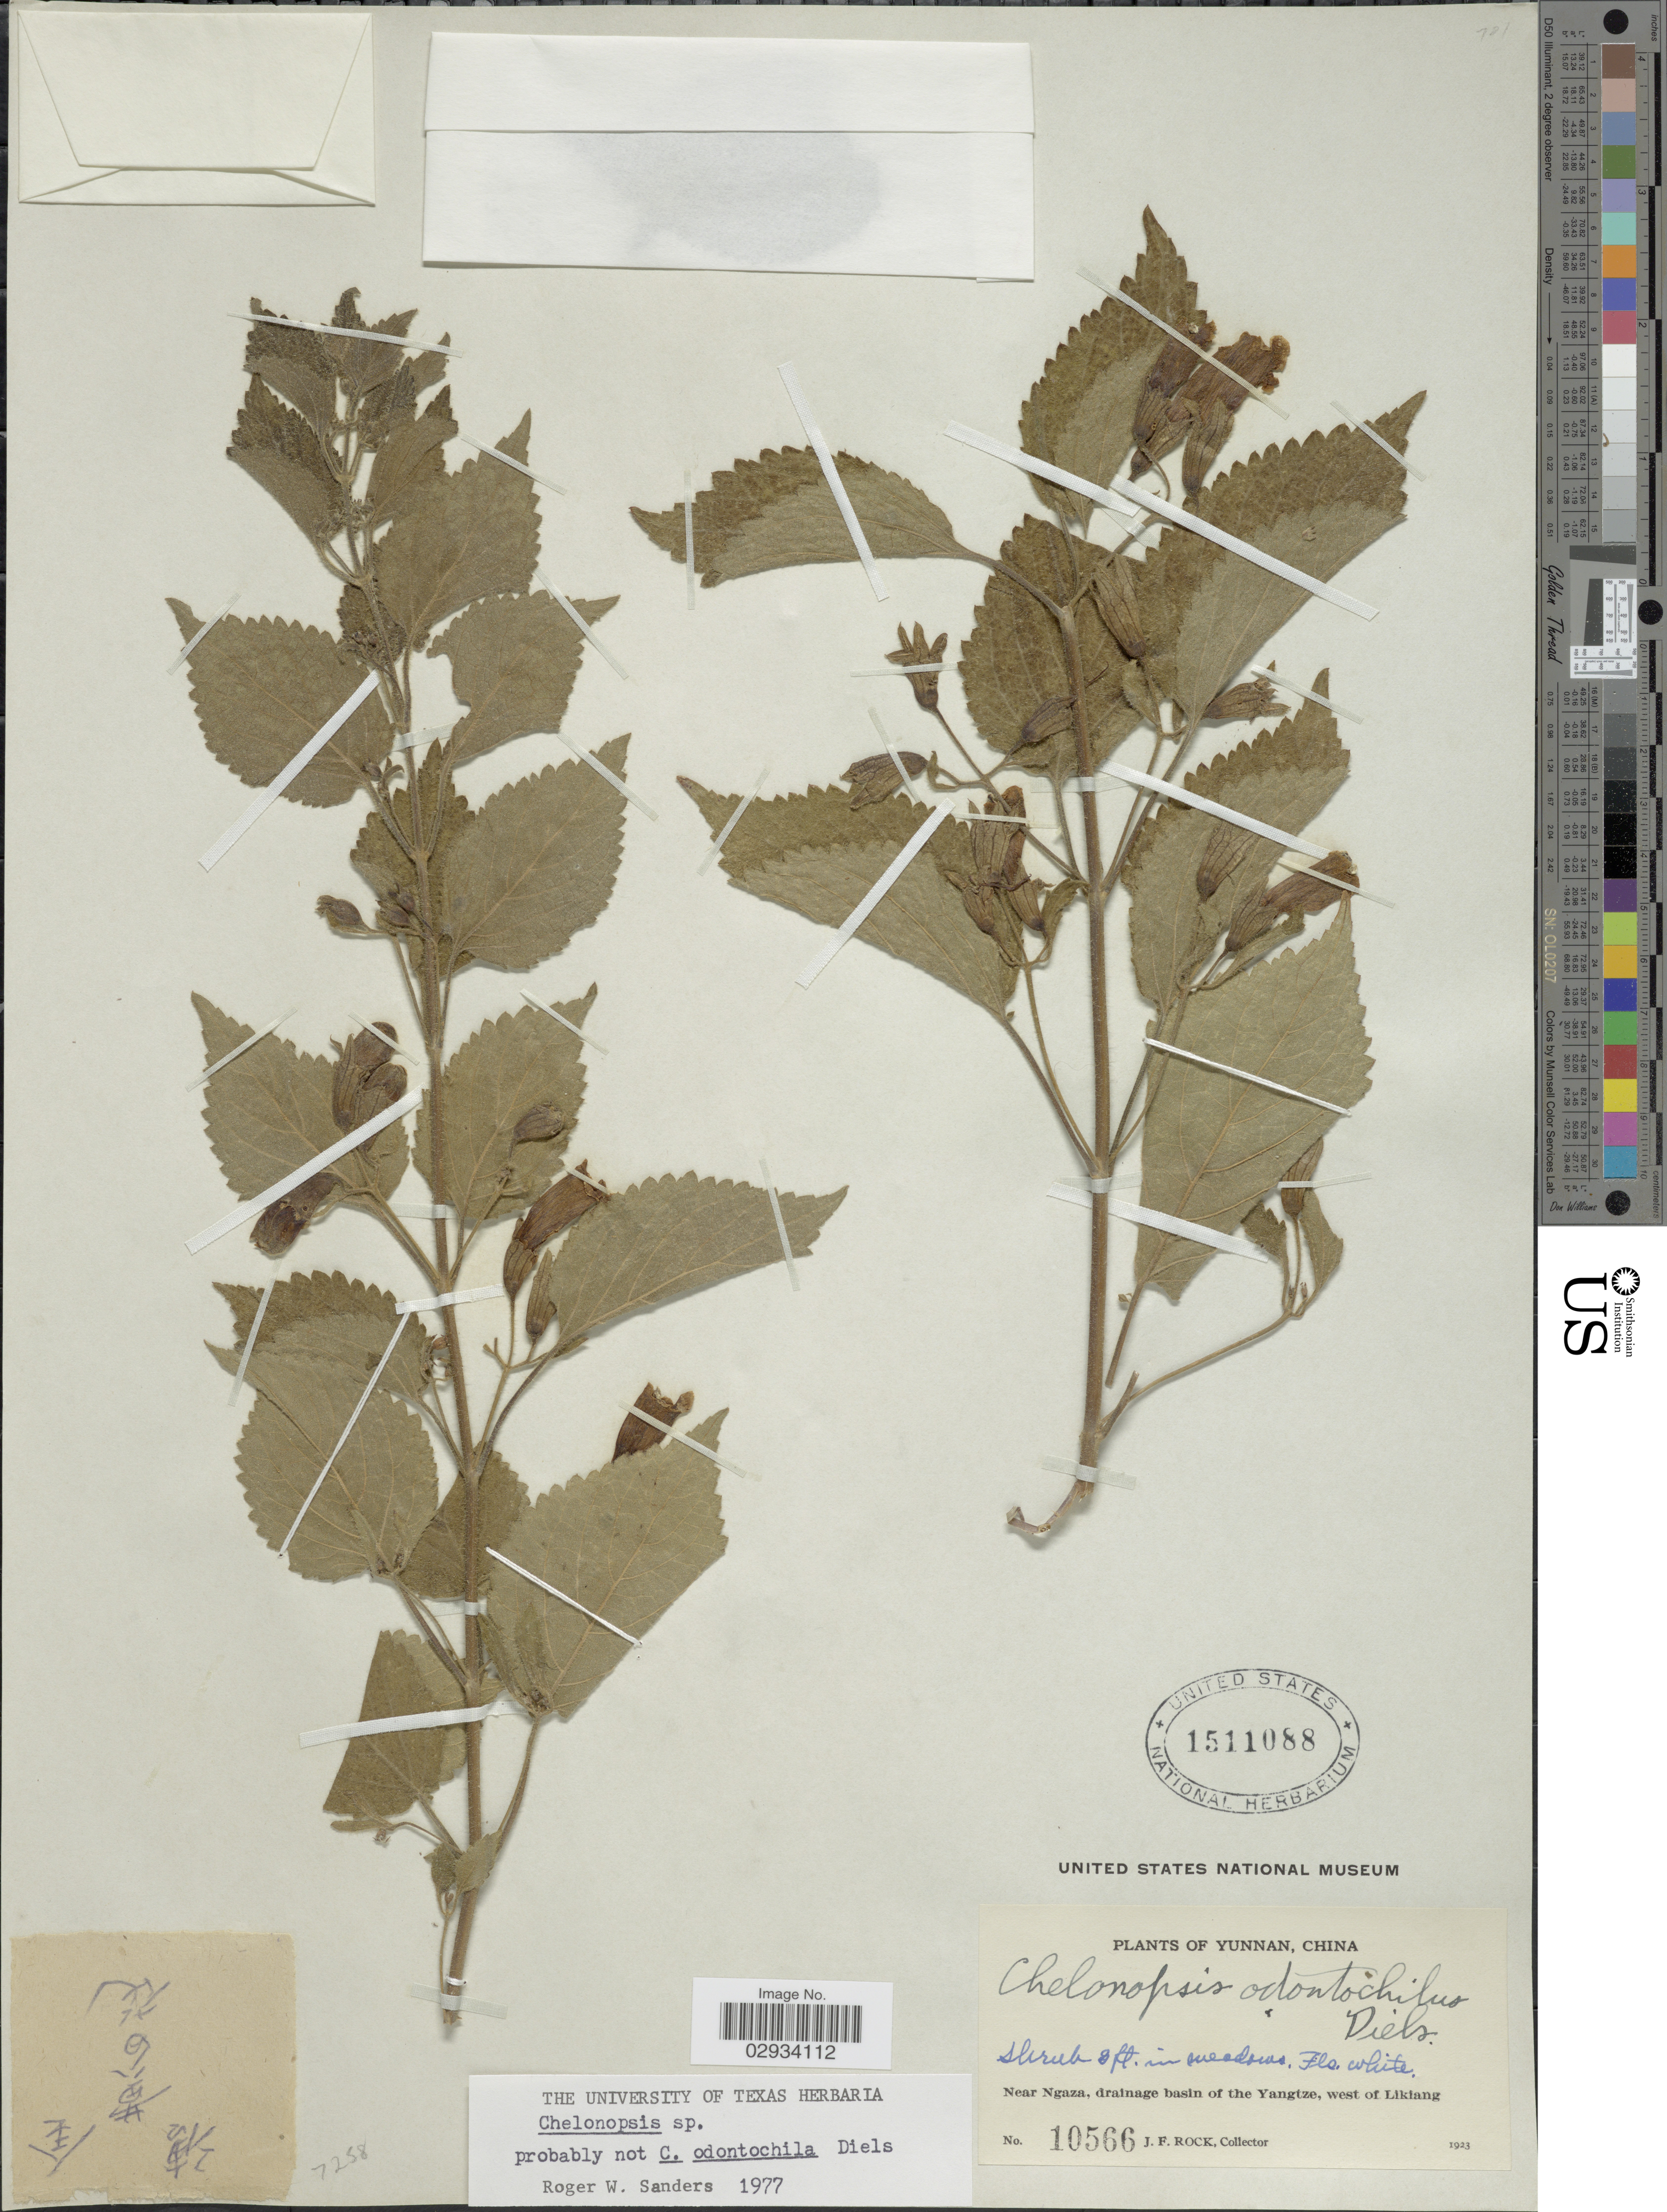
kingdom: Plantae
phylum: Tracheophyta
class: Magnoliopsida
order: Lamiales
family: Lamiaceae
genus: Chelonopsis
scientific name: Chelonopsis sp.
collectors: J. Rock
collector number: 10566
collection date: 1923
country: China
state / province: Yunnan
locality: Near Ngaza, drainage basin of the Yangtze, west of Likiang.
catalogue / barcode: US 1511088